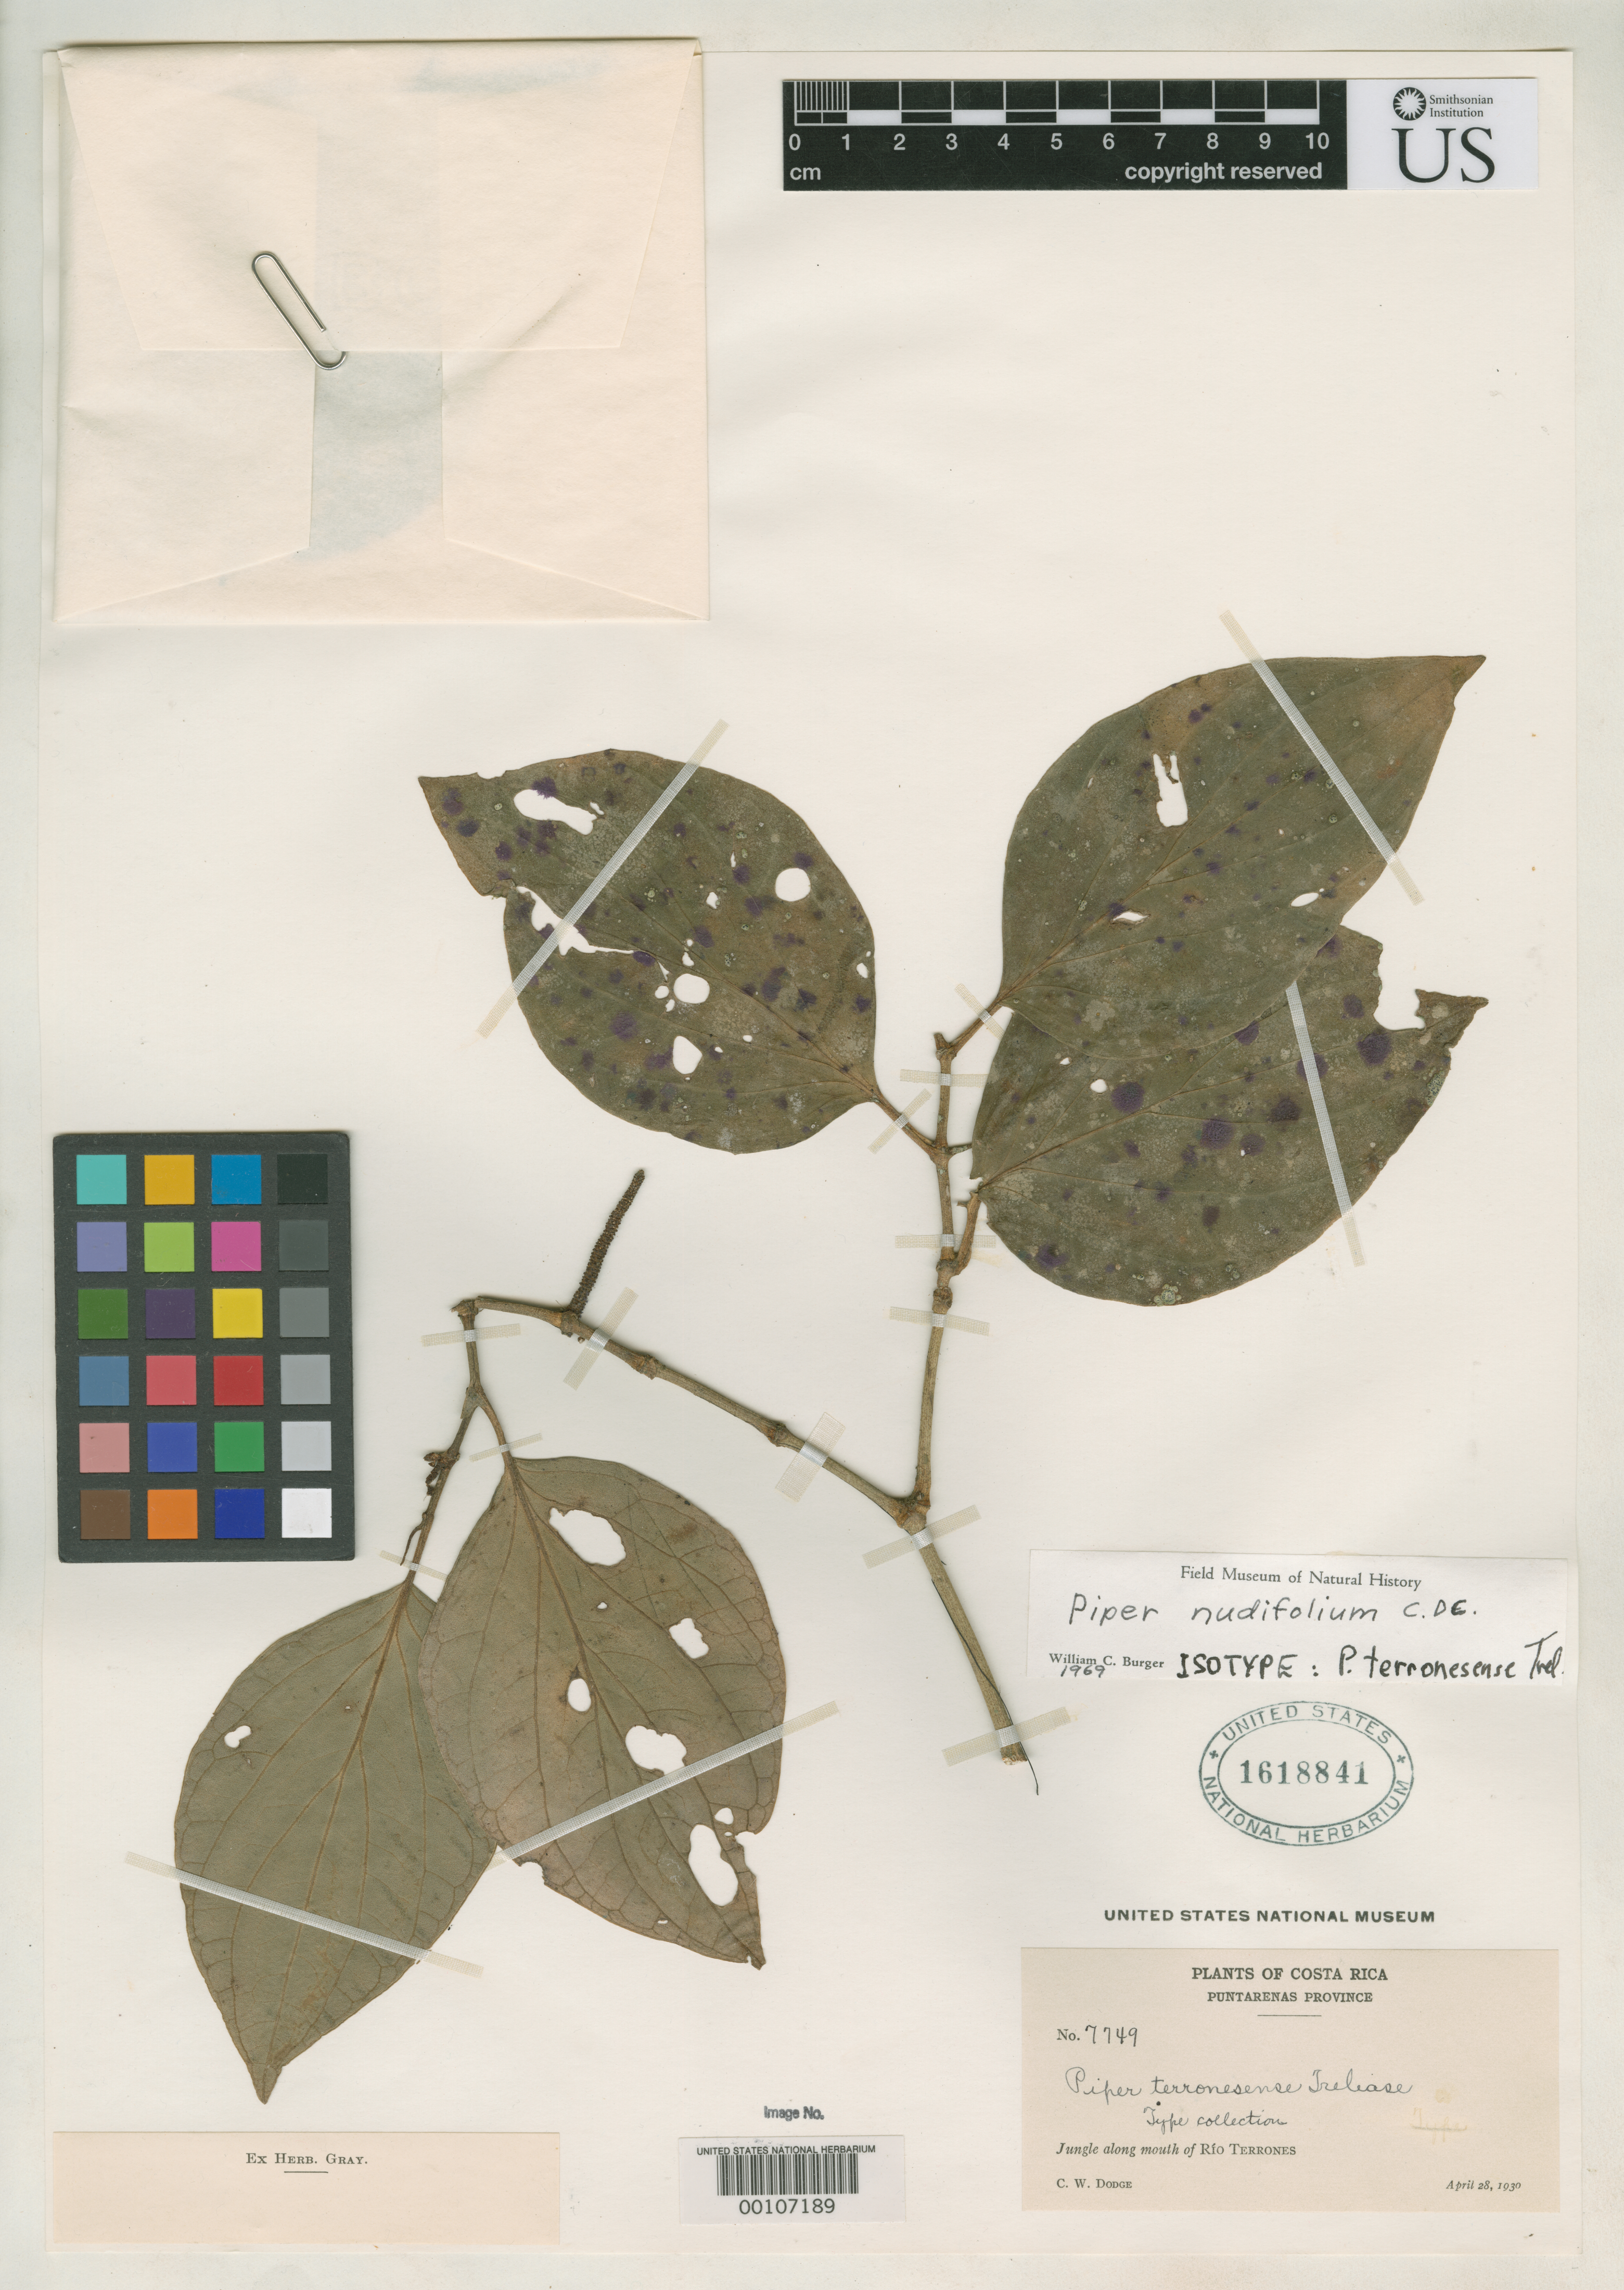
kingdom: Plantae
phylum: Tracheophyta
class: Magnoliopsida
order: Piperales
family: Piperaceae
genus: Piper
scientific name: Piper terronesense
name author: Trel.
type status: Isotype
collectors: C. Dodge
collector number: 7749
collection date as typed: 28 Apr 1930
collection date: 1930-04-28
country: Costa Rica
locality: Mouth of Rio Terrones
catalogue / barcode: US 1618841